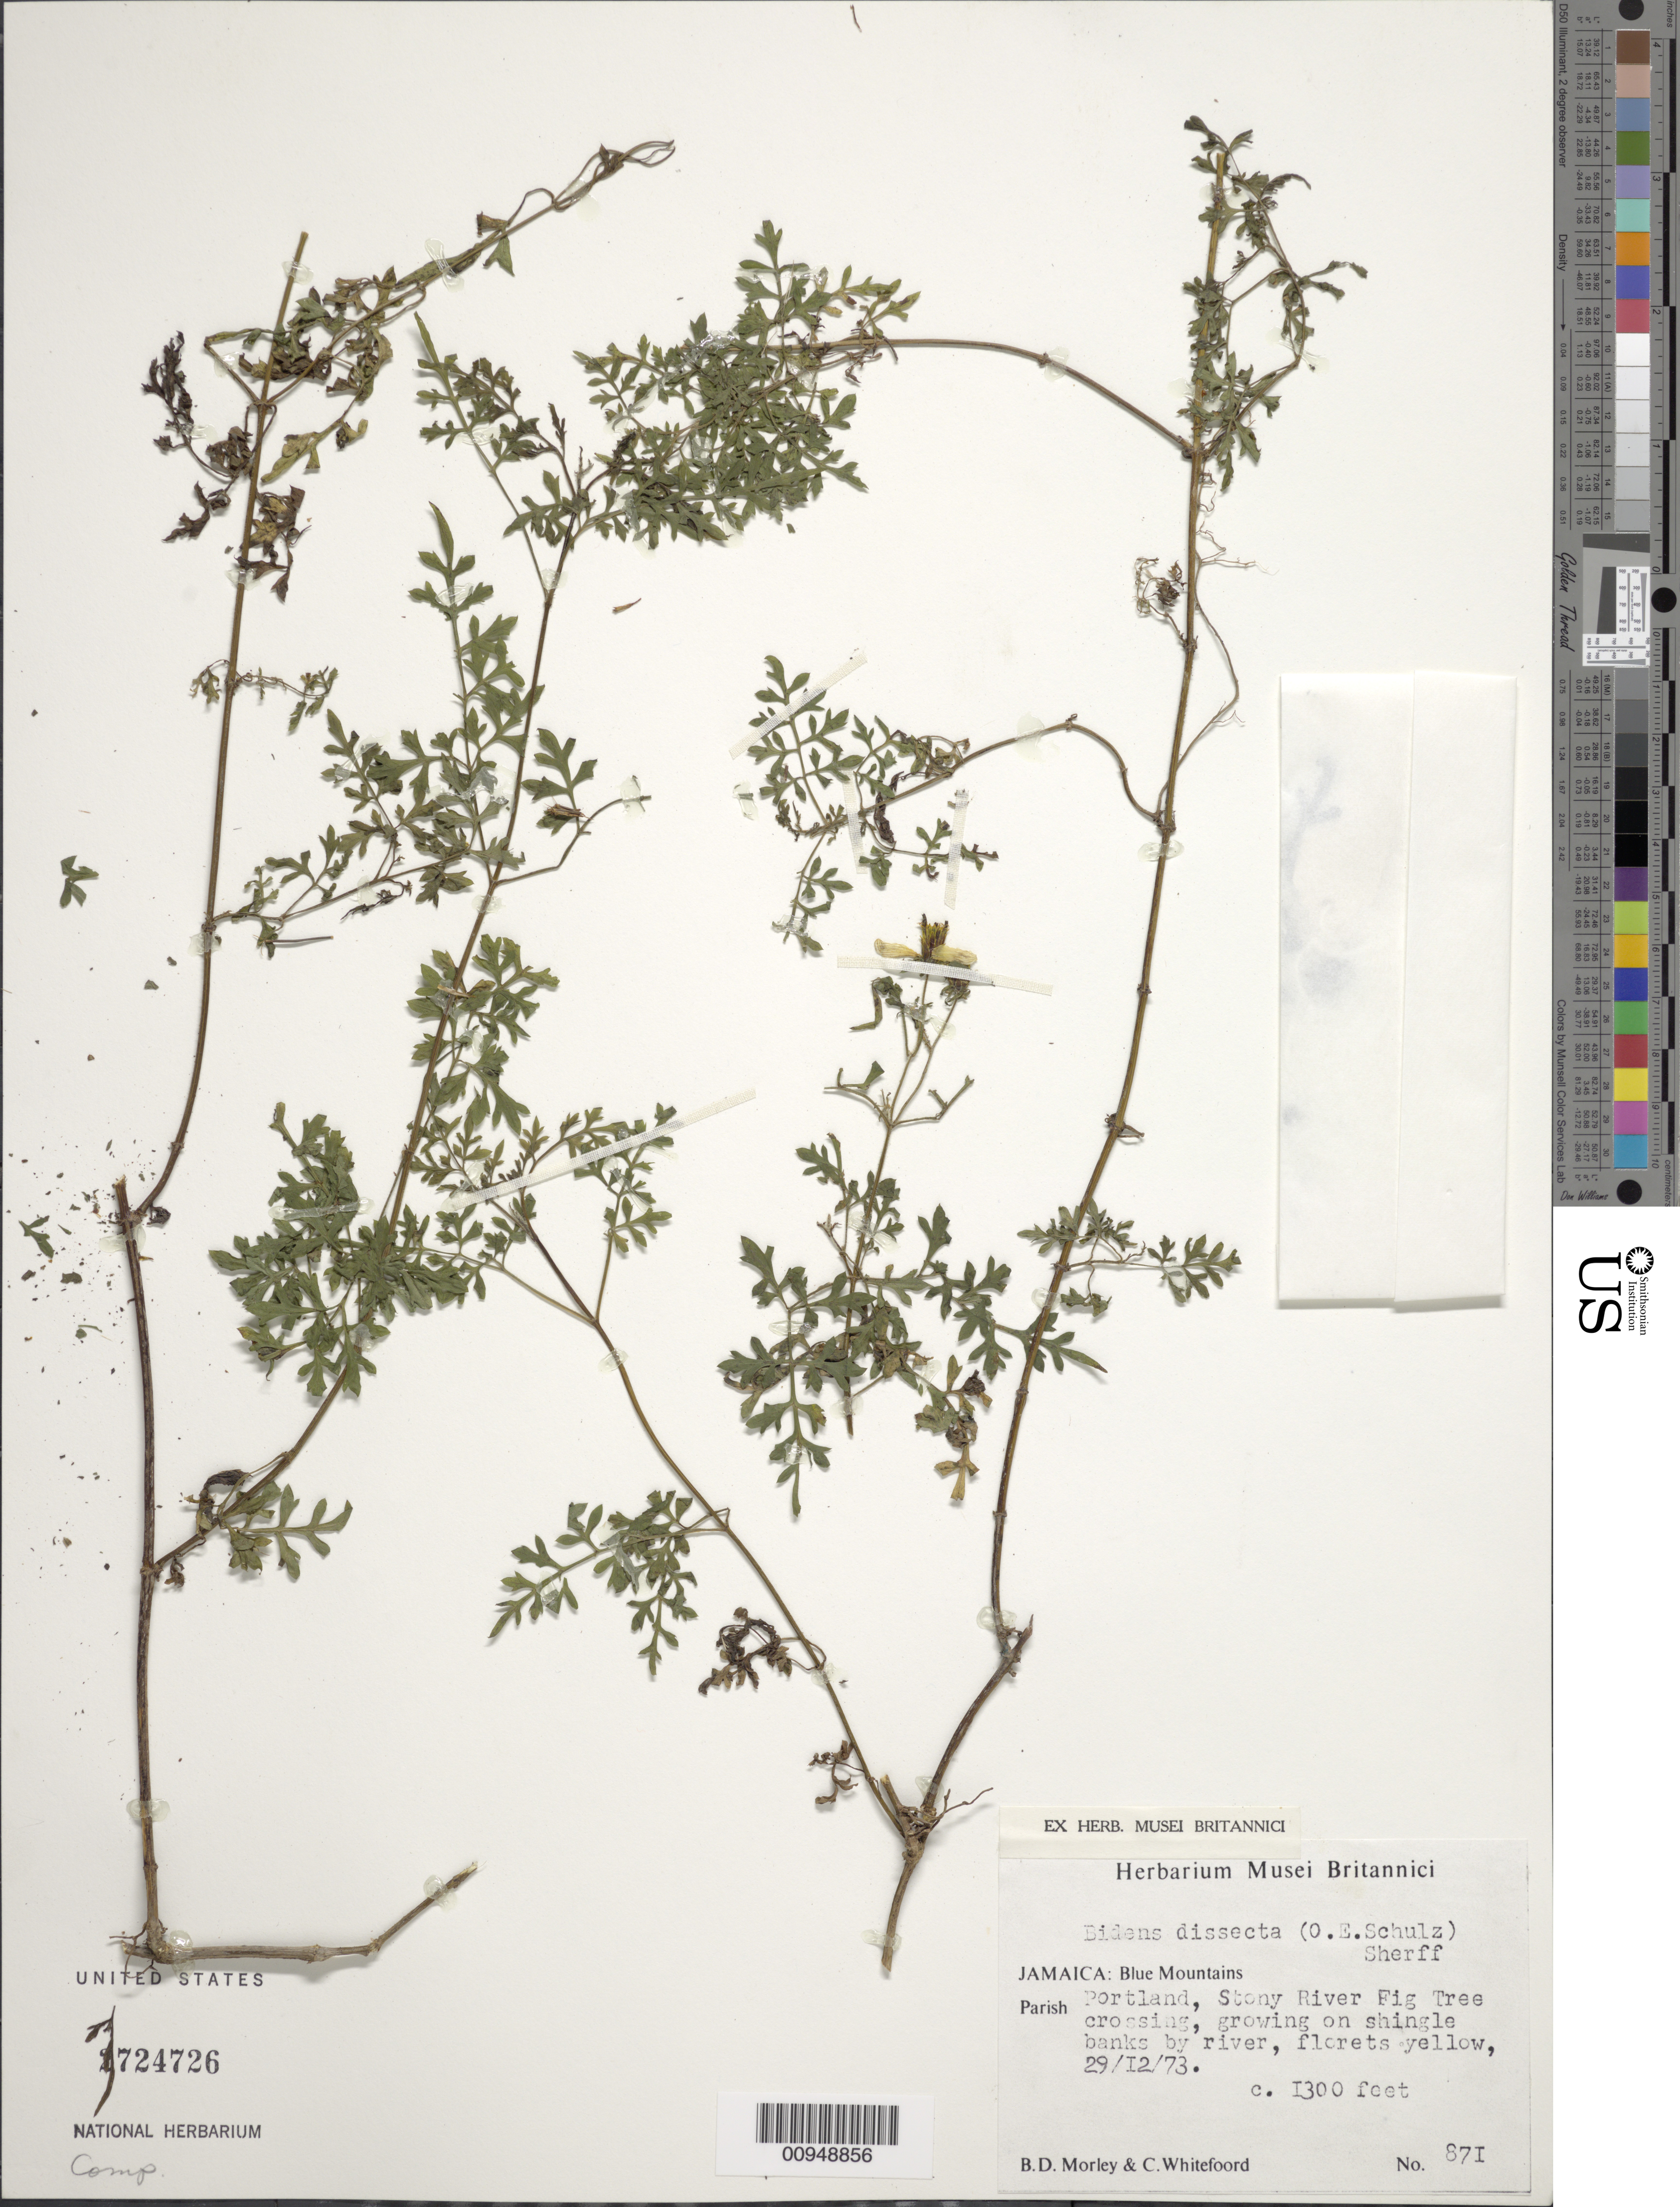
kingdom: Plantae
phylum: Tracheophyta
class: Magnoliopsida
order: Asterales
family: Asteraceae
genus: Bidens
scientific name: Bidens dissecta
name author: (O.E. Schulz) Sherff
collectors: B. D. Morley & C. Whitefoord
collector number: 871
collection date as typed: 29 Dec 1973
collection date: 1973-12-29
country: Jamaica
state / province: Portland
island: Jamaica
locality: Blue Mountains, Stony River Rig Tree crossing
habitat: Growing on shingle banks by river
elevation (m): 396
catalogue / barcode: US 2724726